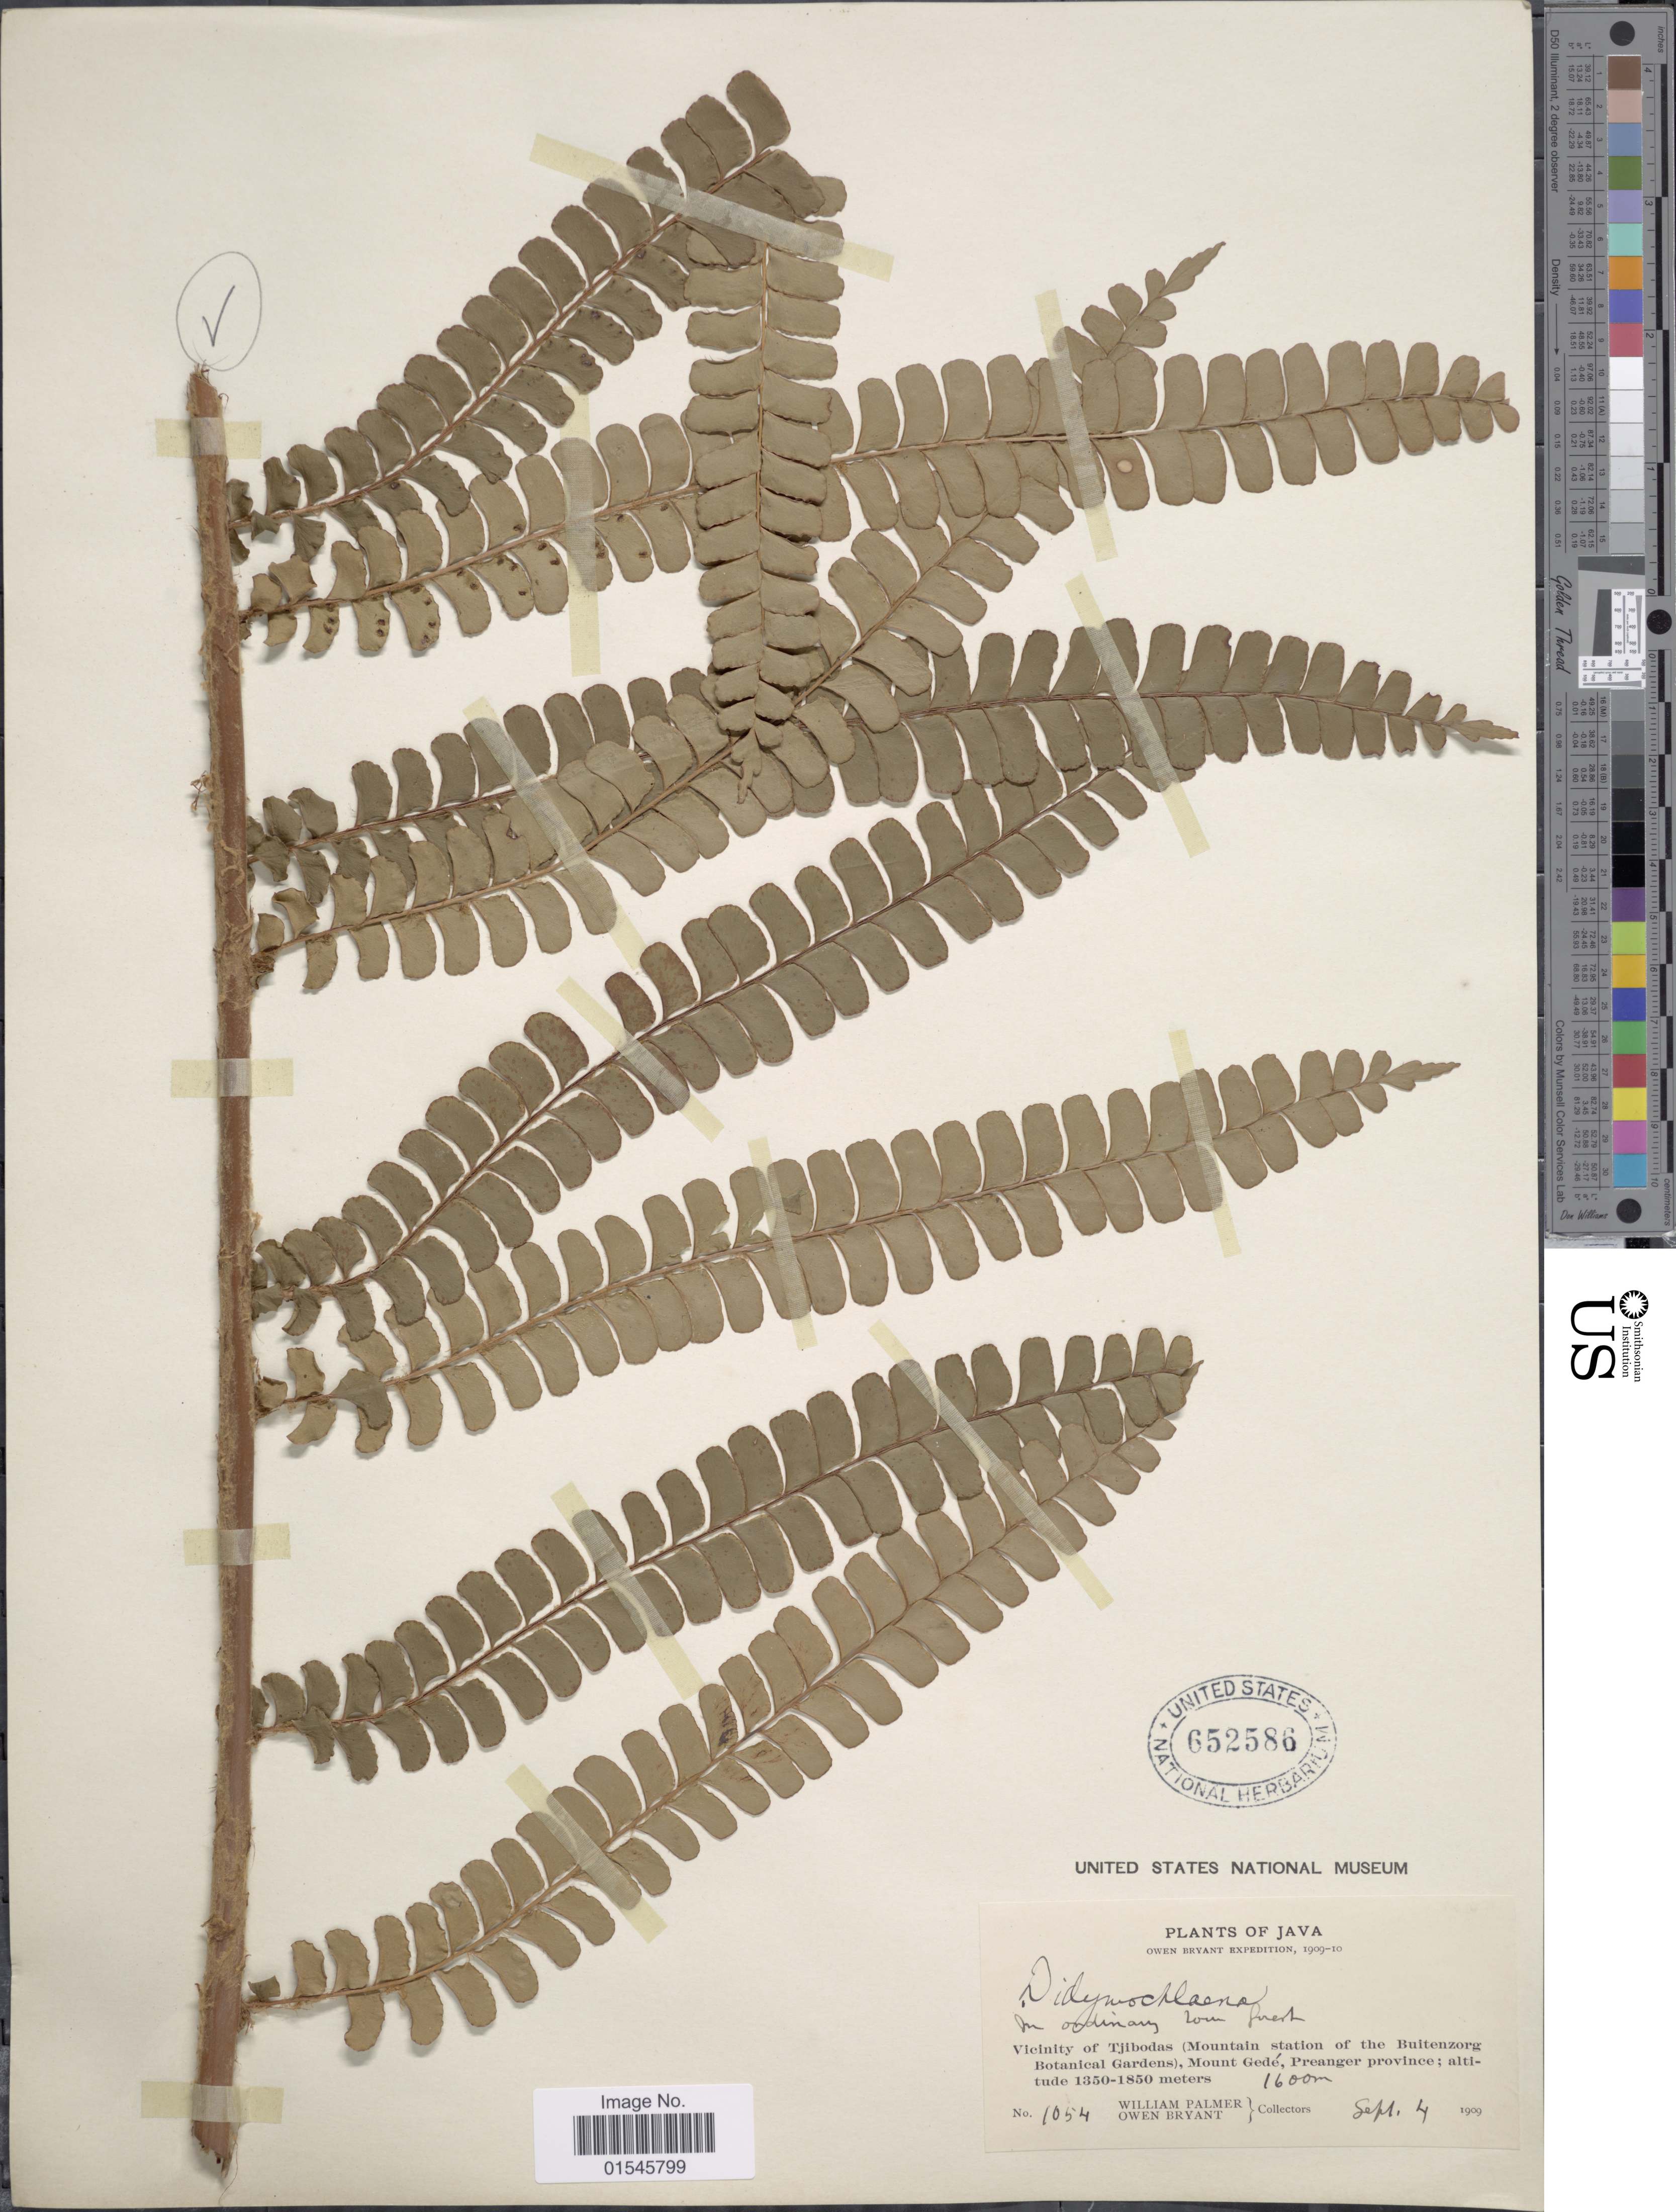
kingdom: Plantae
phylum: Tracheophyta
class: Polypodiopsida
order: Polypodiales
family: Didymochlaenaceae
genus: Didymochlaena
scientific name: Didymochlaena truncatula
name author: (Sw.) J. Sm.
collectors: W. Palmer & O. Bryant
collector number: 1054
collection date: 1909-09-04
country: Indonesia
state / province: Java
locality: Vicinity of Tjibodas (Mountain station of the Buitenzorg Botanical Gardens), Mount Gedé, preanger province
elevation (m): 1600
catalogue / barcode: US 652586